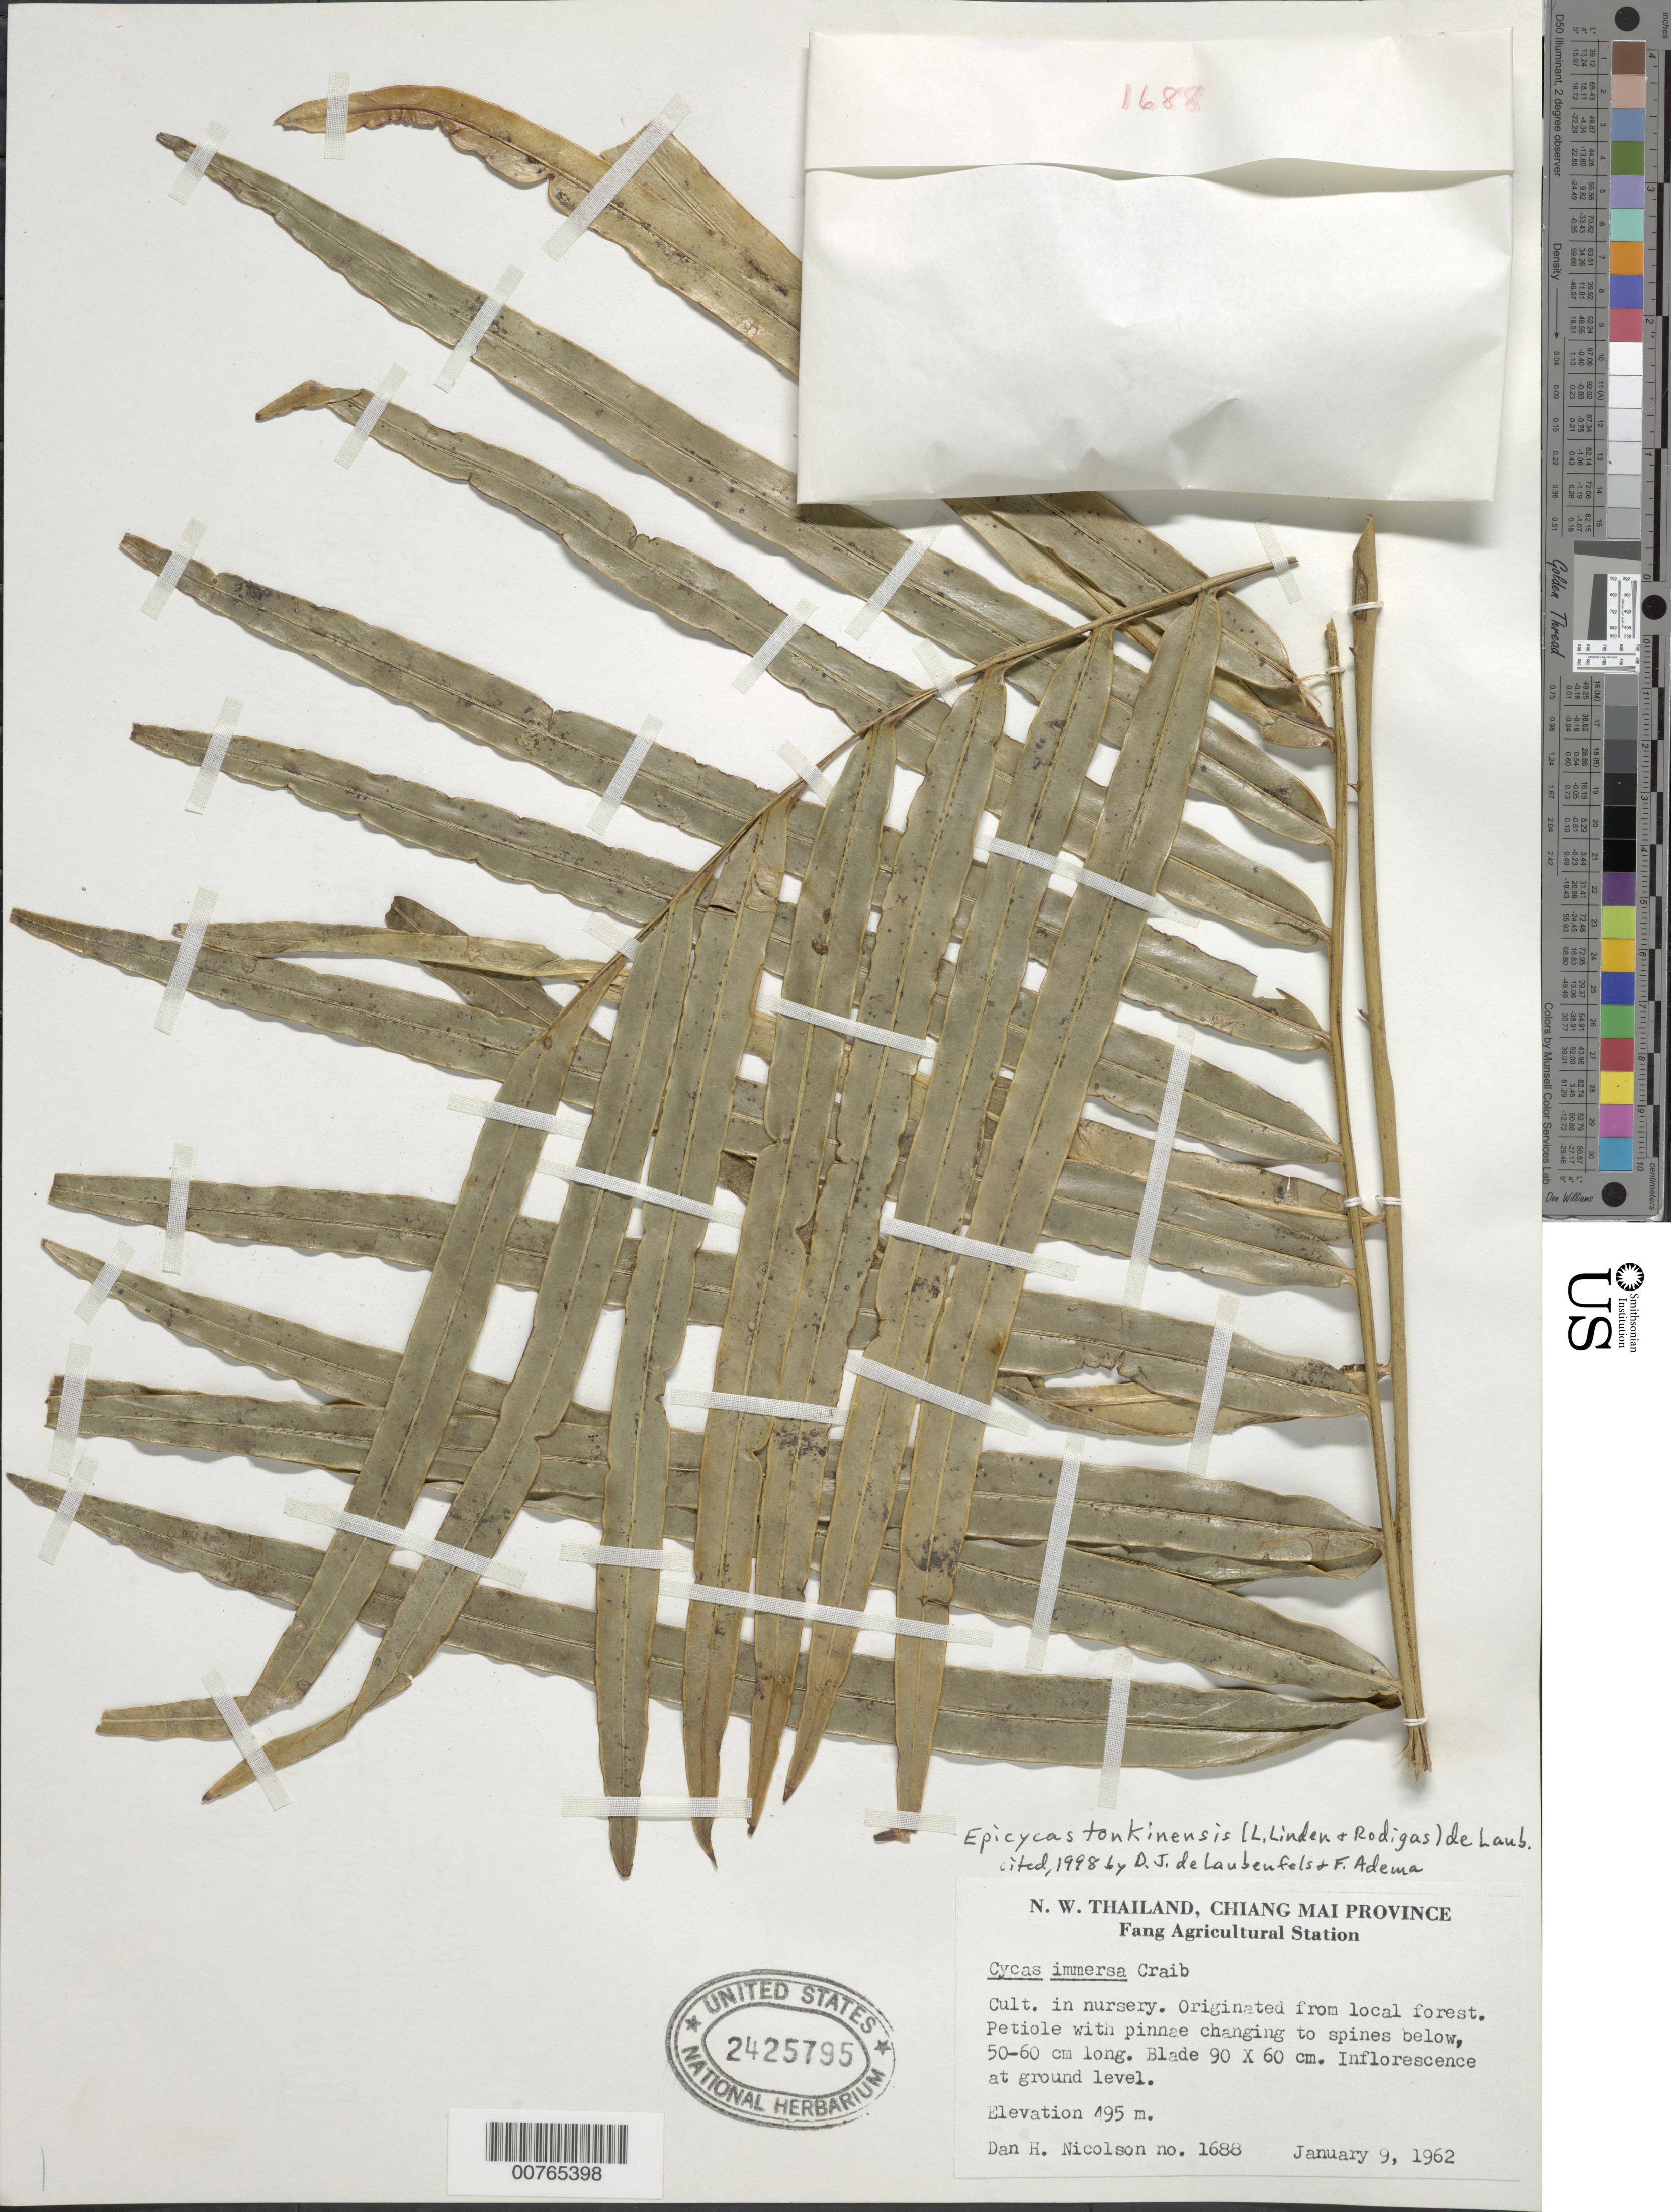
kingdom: Plantae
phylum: Tracheophyta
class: Cycadopsida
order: Cycadales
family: Cycadaceae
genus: Epicycas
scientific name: Epicycas siamensis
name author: (Miq.) de Laub.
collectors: D. H. Nicolson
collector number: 1688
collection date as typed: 09 Jan 1962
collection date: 1962-01-09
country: Thailand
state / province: Chiang Mai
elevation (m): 495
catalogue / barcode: US 2425795